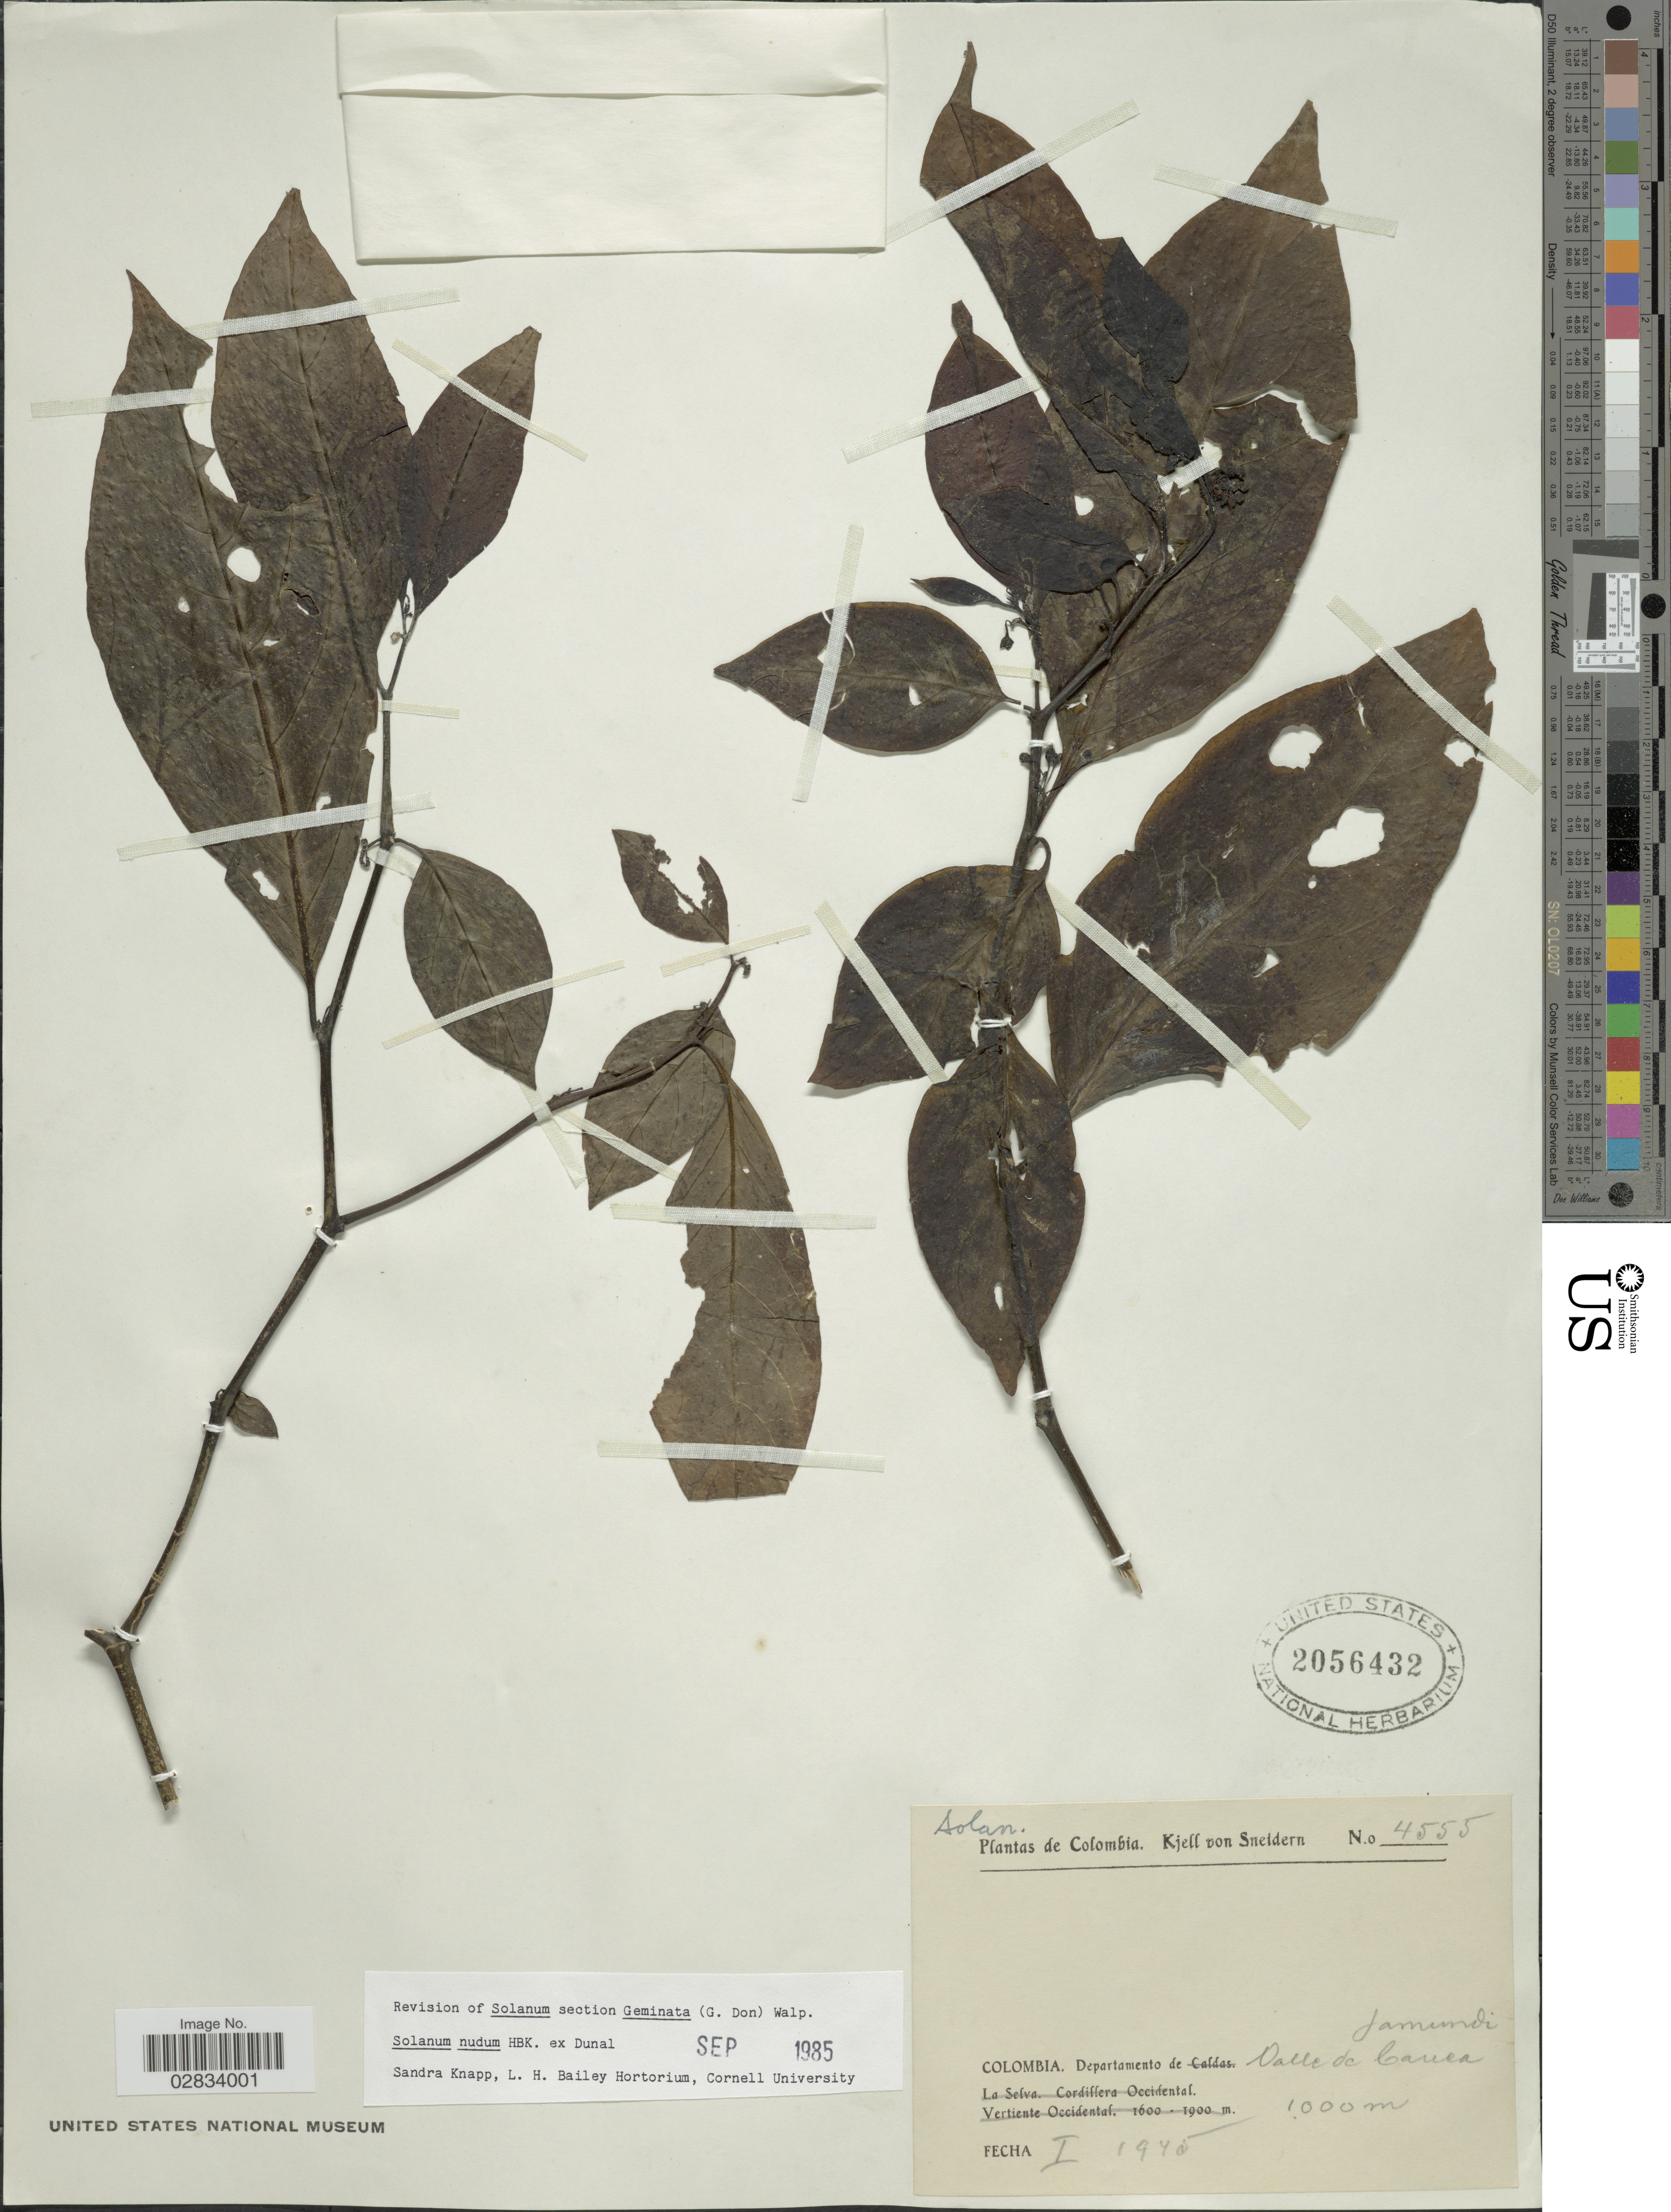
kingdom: Plantae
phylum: Tracheophyta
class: Magnoliopsida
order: Solanales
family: Solanaceae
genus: Solanum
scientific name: Solanum nudum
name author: Dunal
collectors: K. von Sneidern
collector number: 4555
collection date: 1945-01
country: Colombia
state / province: Valle del Cauca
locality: Departamento de Valle del Cauca, Jamundi.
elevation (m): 1000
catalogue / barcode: US 2056432